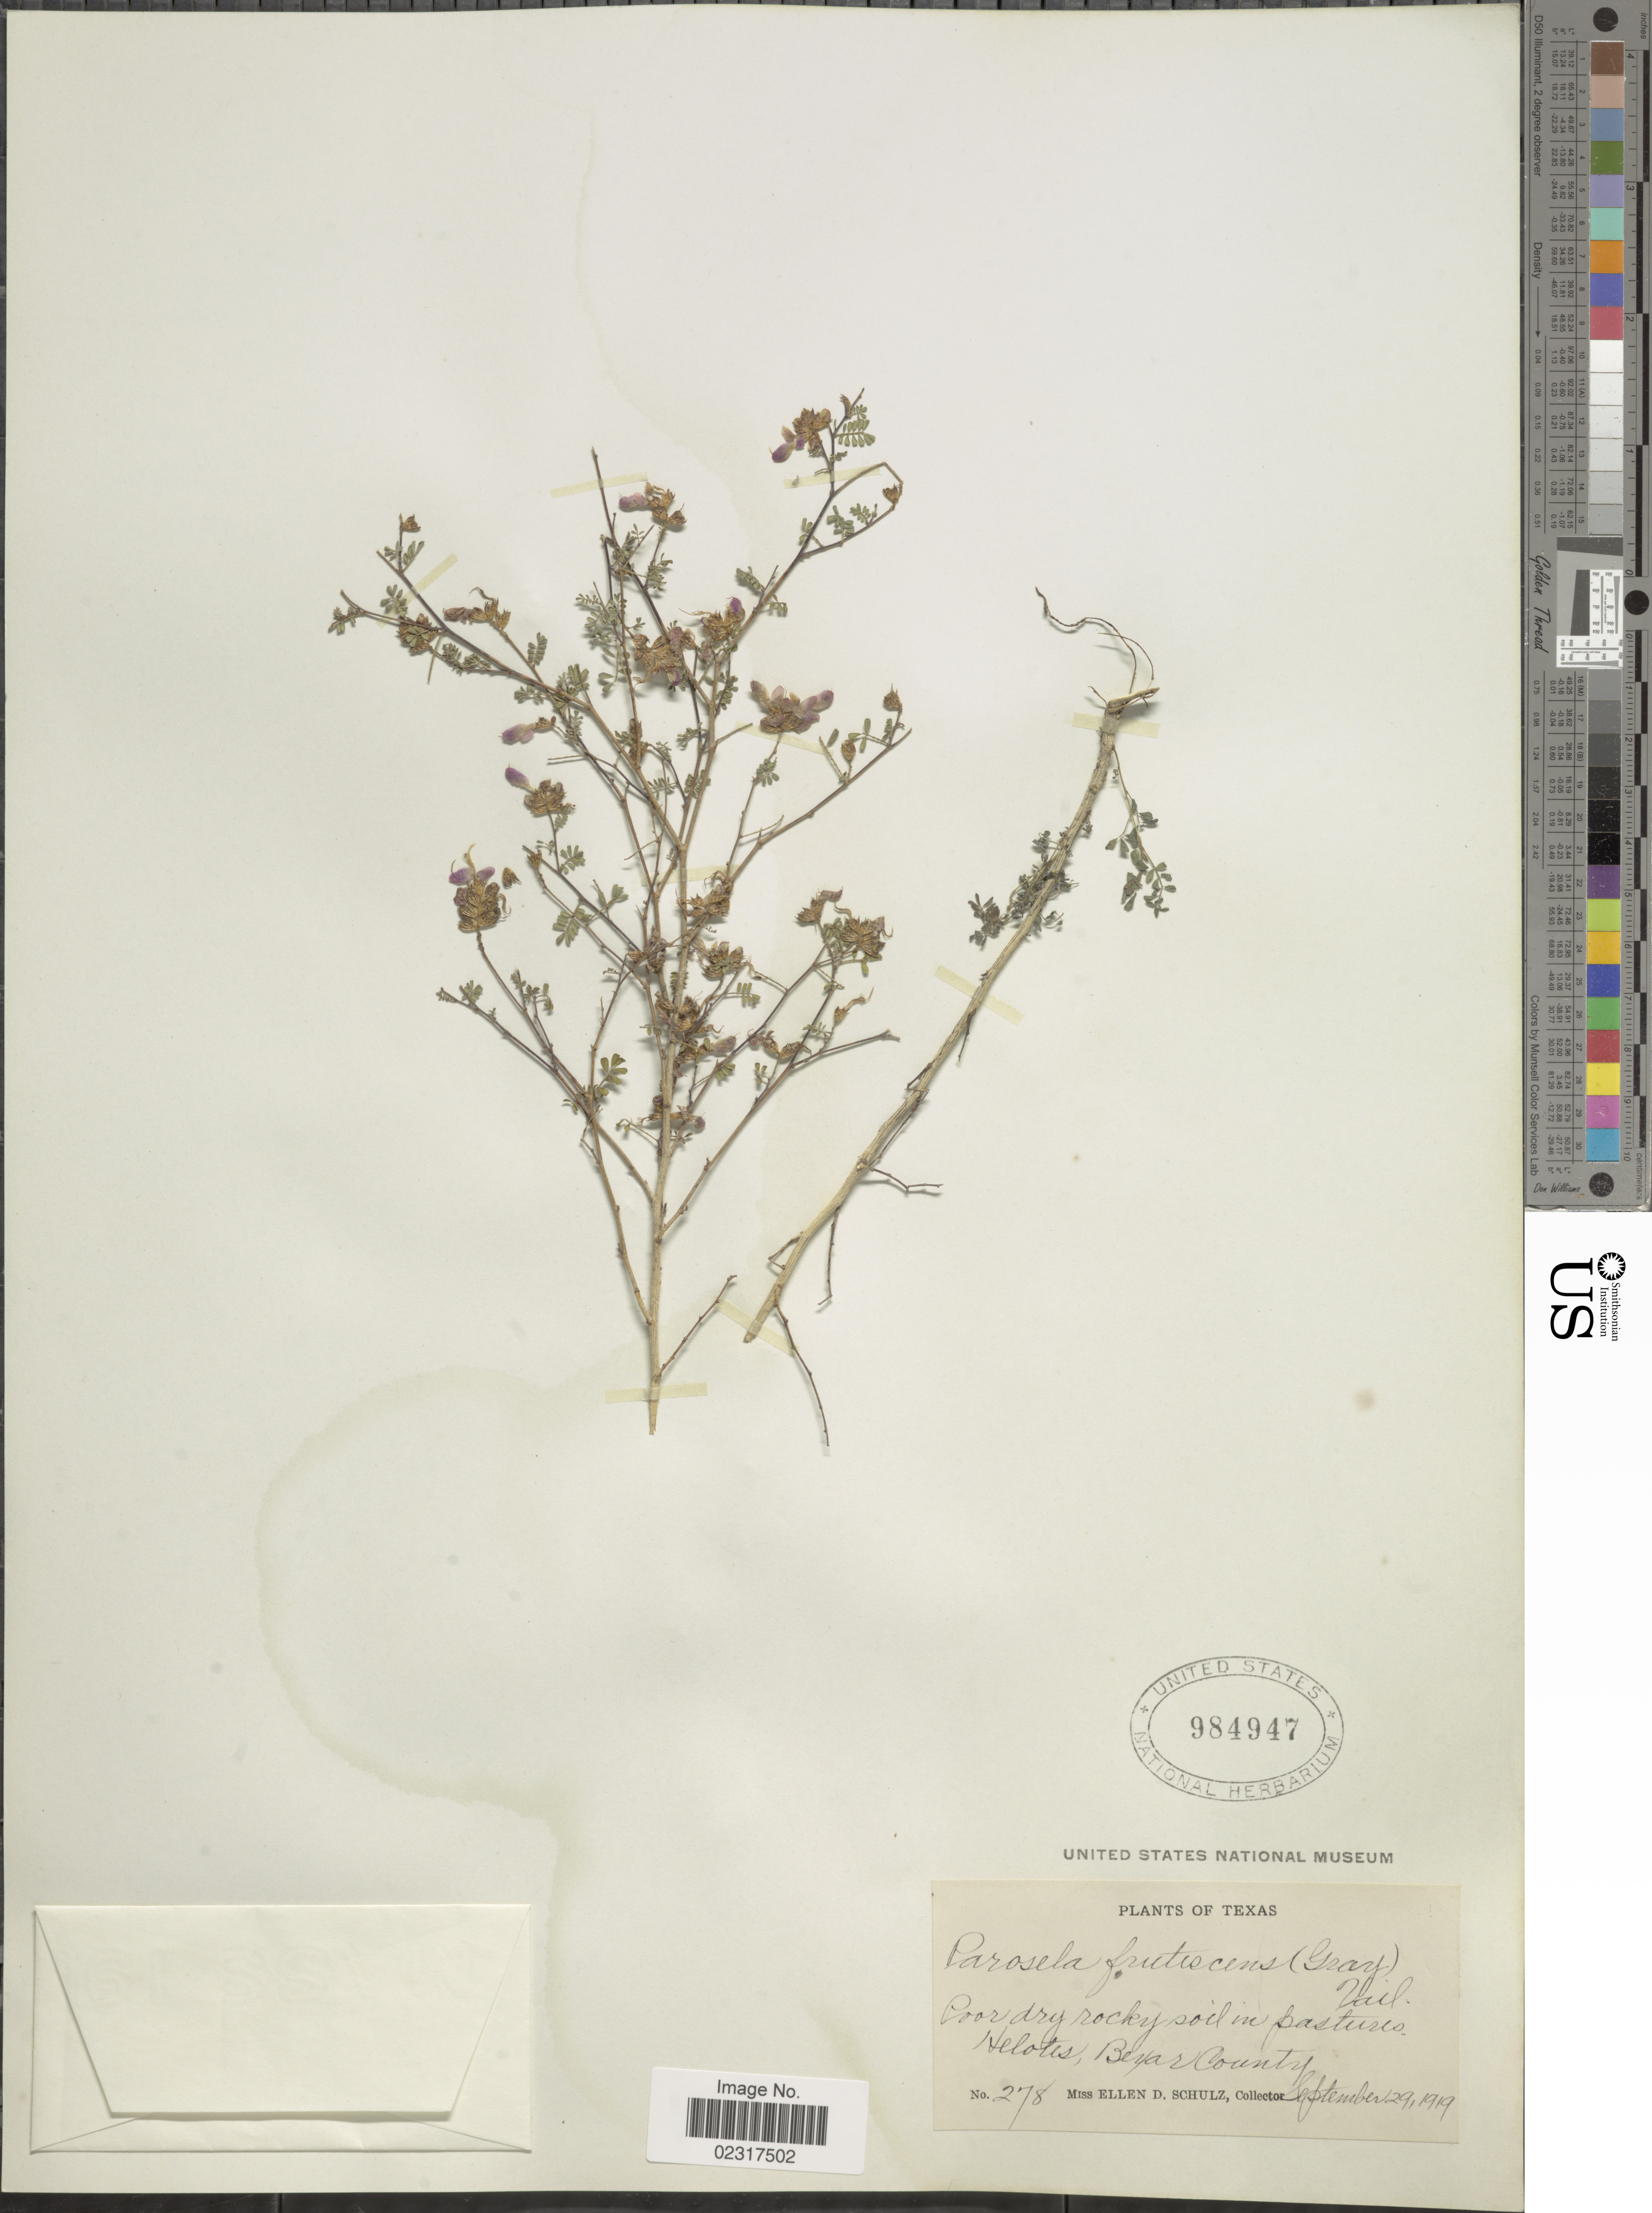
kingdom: Plantae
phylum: Tracheophyta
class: Magnoliopsida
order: Fabales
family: Fabaceae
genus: Dalea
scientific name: Dalea frutescens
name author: A. Gray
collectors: E. D. Schulz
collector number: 278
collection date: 1917-09-29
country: United States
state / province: Texas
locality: Helotes, Bexar County.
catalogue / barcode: US 984947